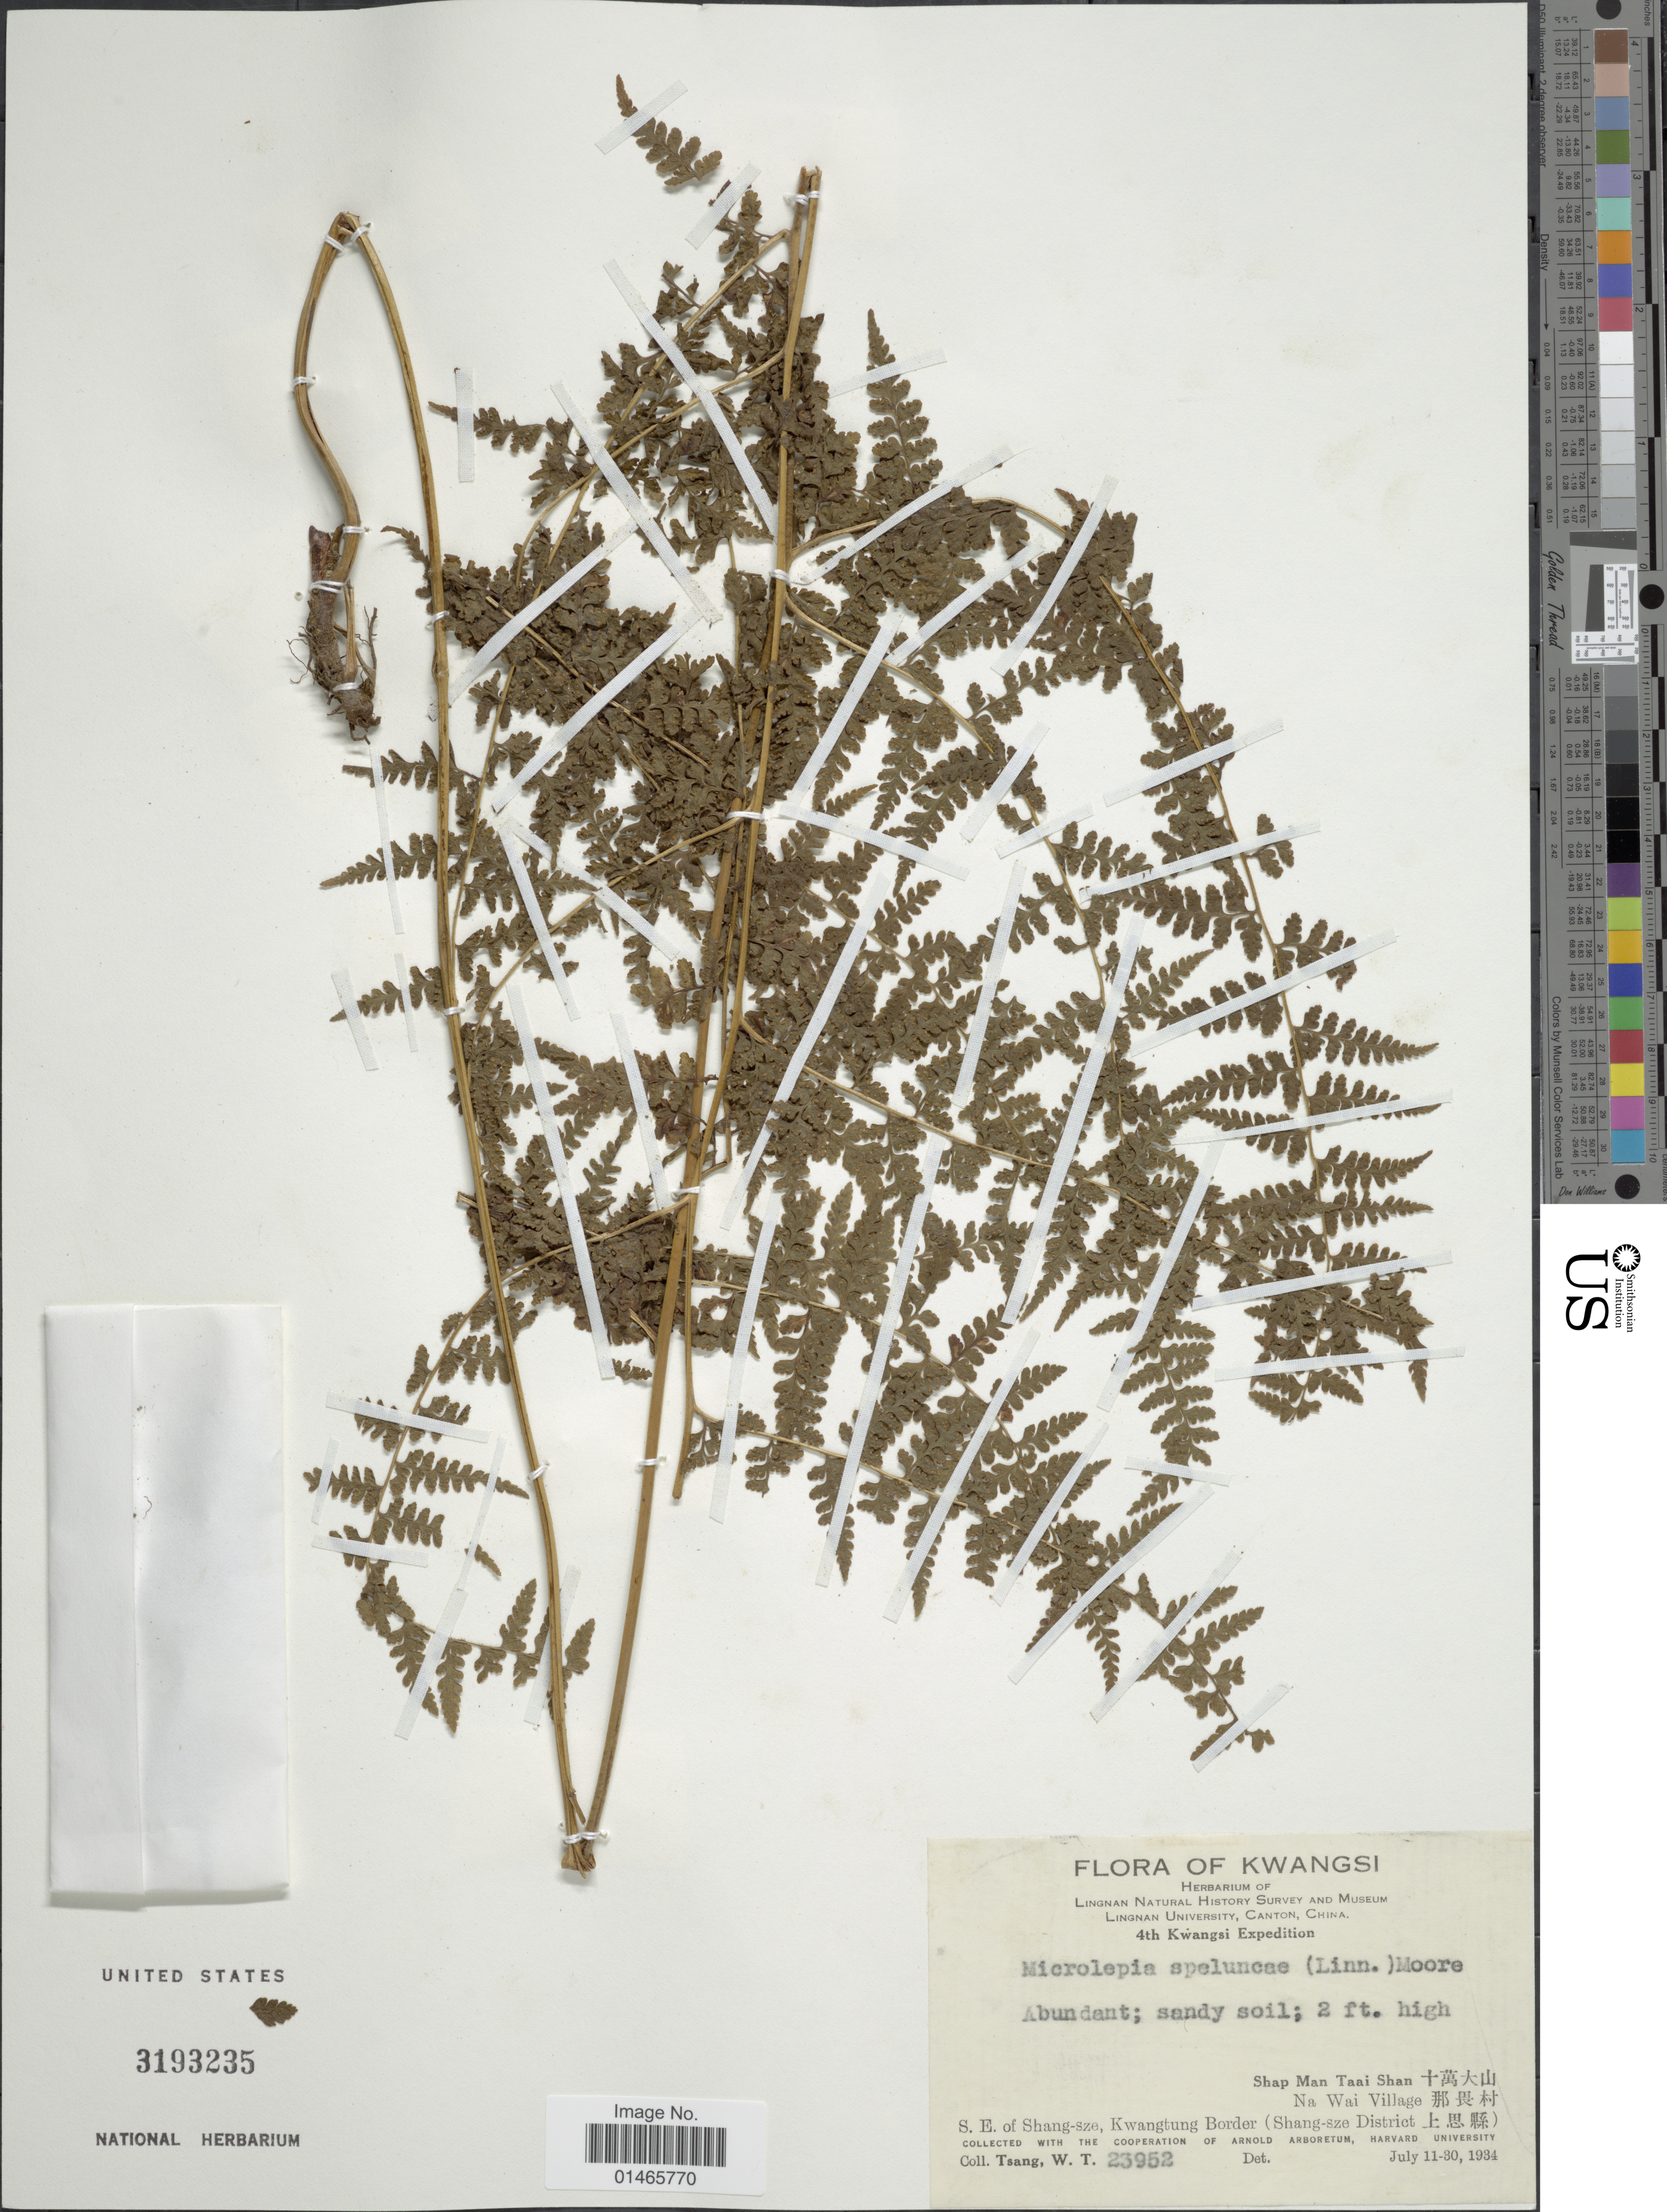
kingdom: Plantae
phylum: Tracheophyta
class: Polypodiopsida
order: Polypodiales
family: Dennstaedtiaceae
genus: Microlepia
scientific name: Microlepia speluncae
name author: (L.) T. Moore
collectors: W. T. Tsang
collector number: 23952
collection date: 1934-07-11/1934-07-30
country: China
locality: Kwangsi, Shap Man Taai Shan, Na Wai Village, S.E. of Shang-sze, Kwangtung Border (Shang-sze District)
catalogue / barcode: US 3193235